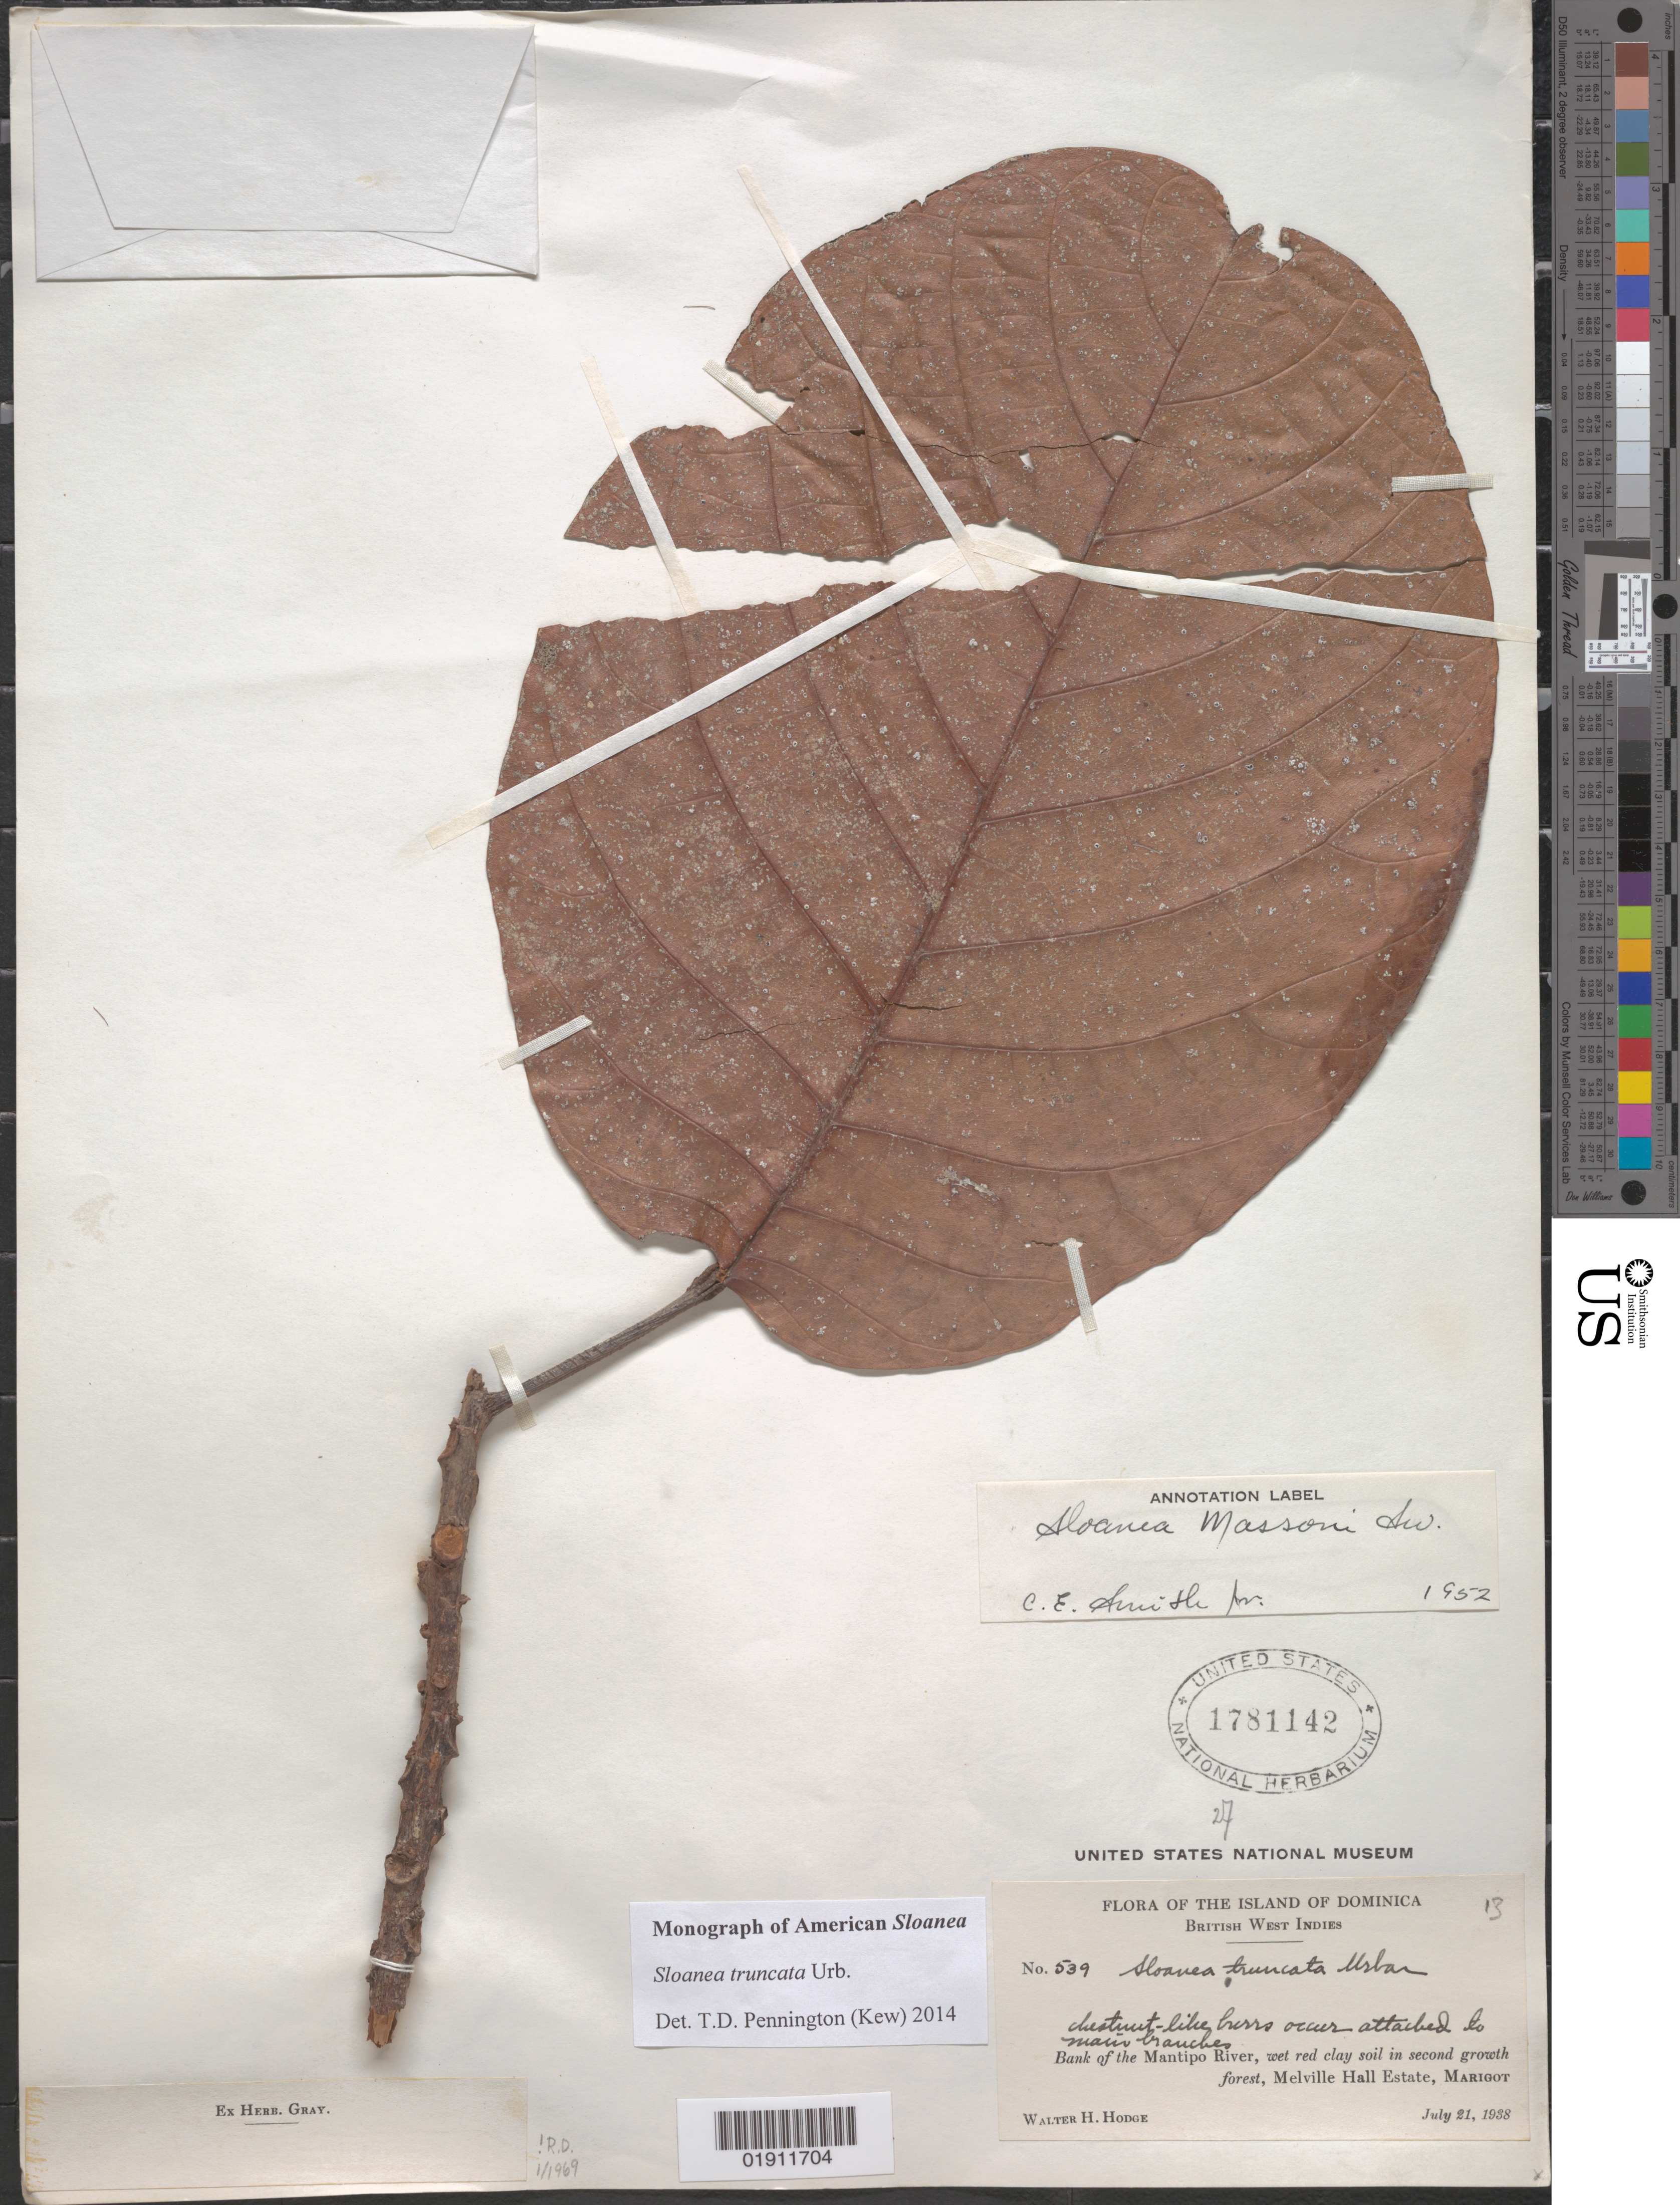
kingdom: Plantae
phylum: Tracheophyta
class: Magnoliopsida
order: Oxalidales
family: Elaeocarpaceae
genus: Sloanea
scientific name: Sloanea truncata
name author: Urb.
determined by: Pennington, T. D., (K)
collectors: W. Hodge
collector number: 539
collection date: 1938-07-21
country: Dominica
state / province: St. Andrew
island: Dominica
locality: Melville Hall Estate, Marigot, bank of Mantipo River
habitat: Wet red clay soil in second growth forest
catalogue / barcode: US 1781142